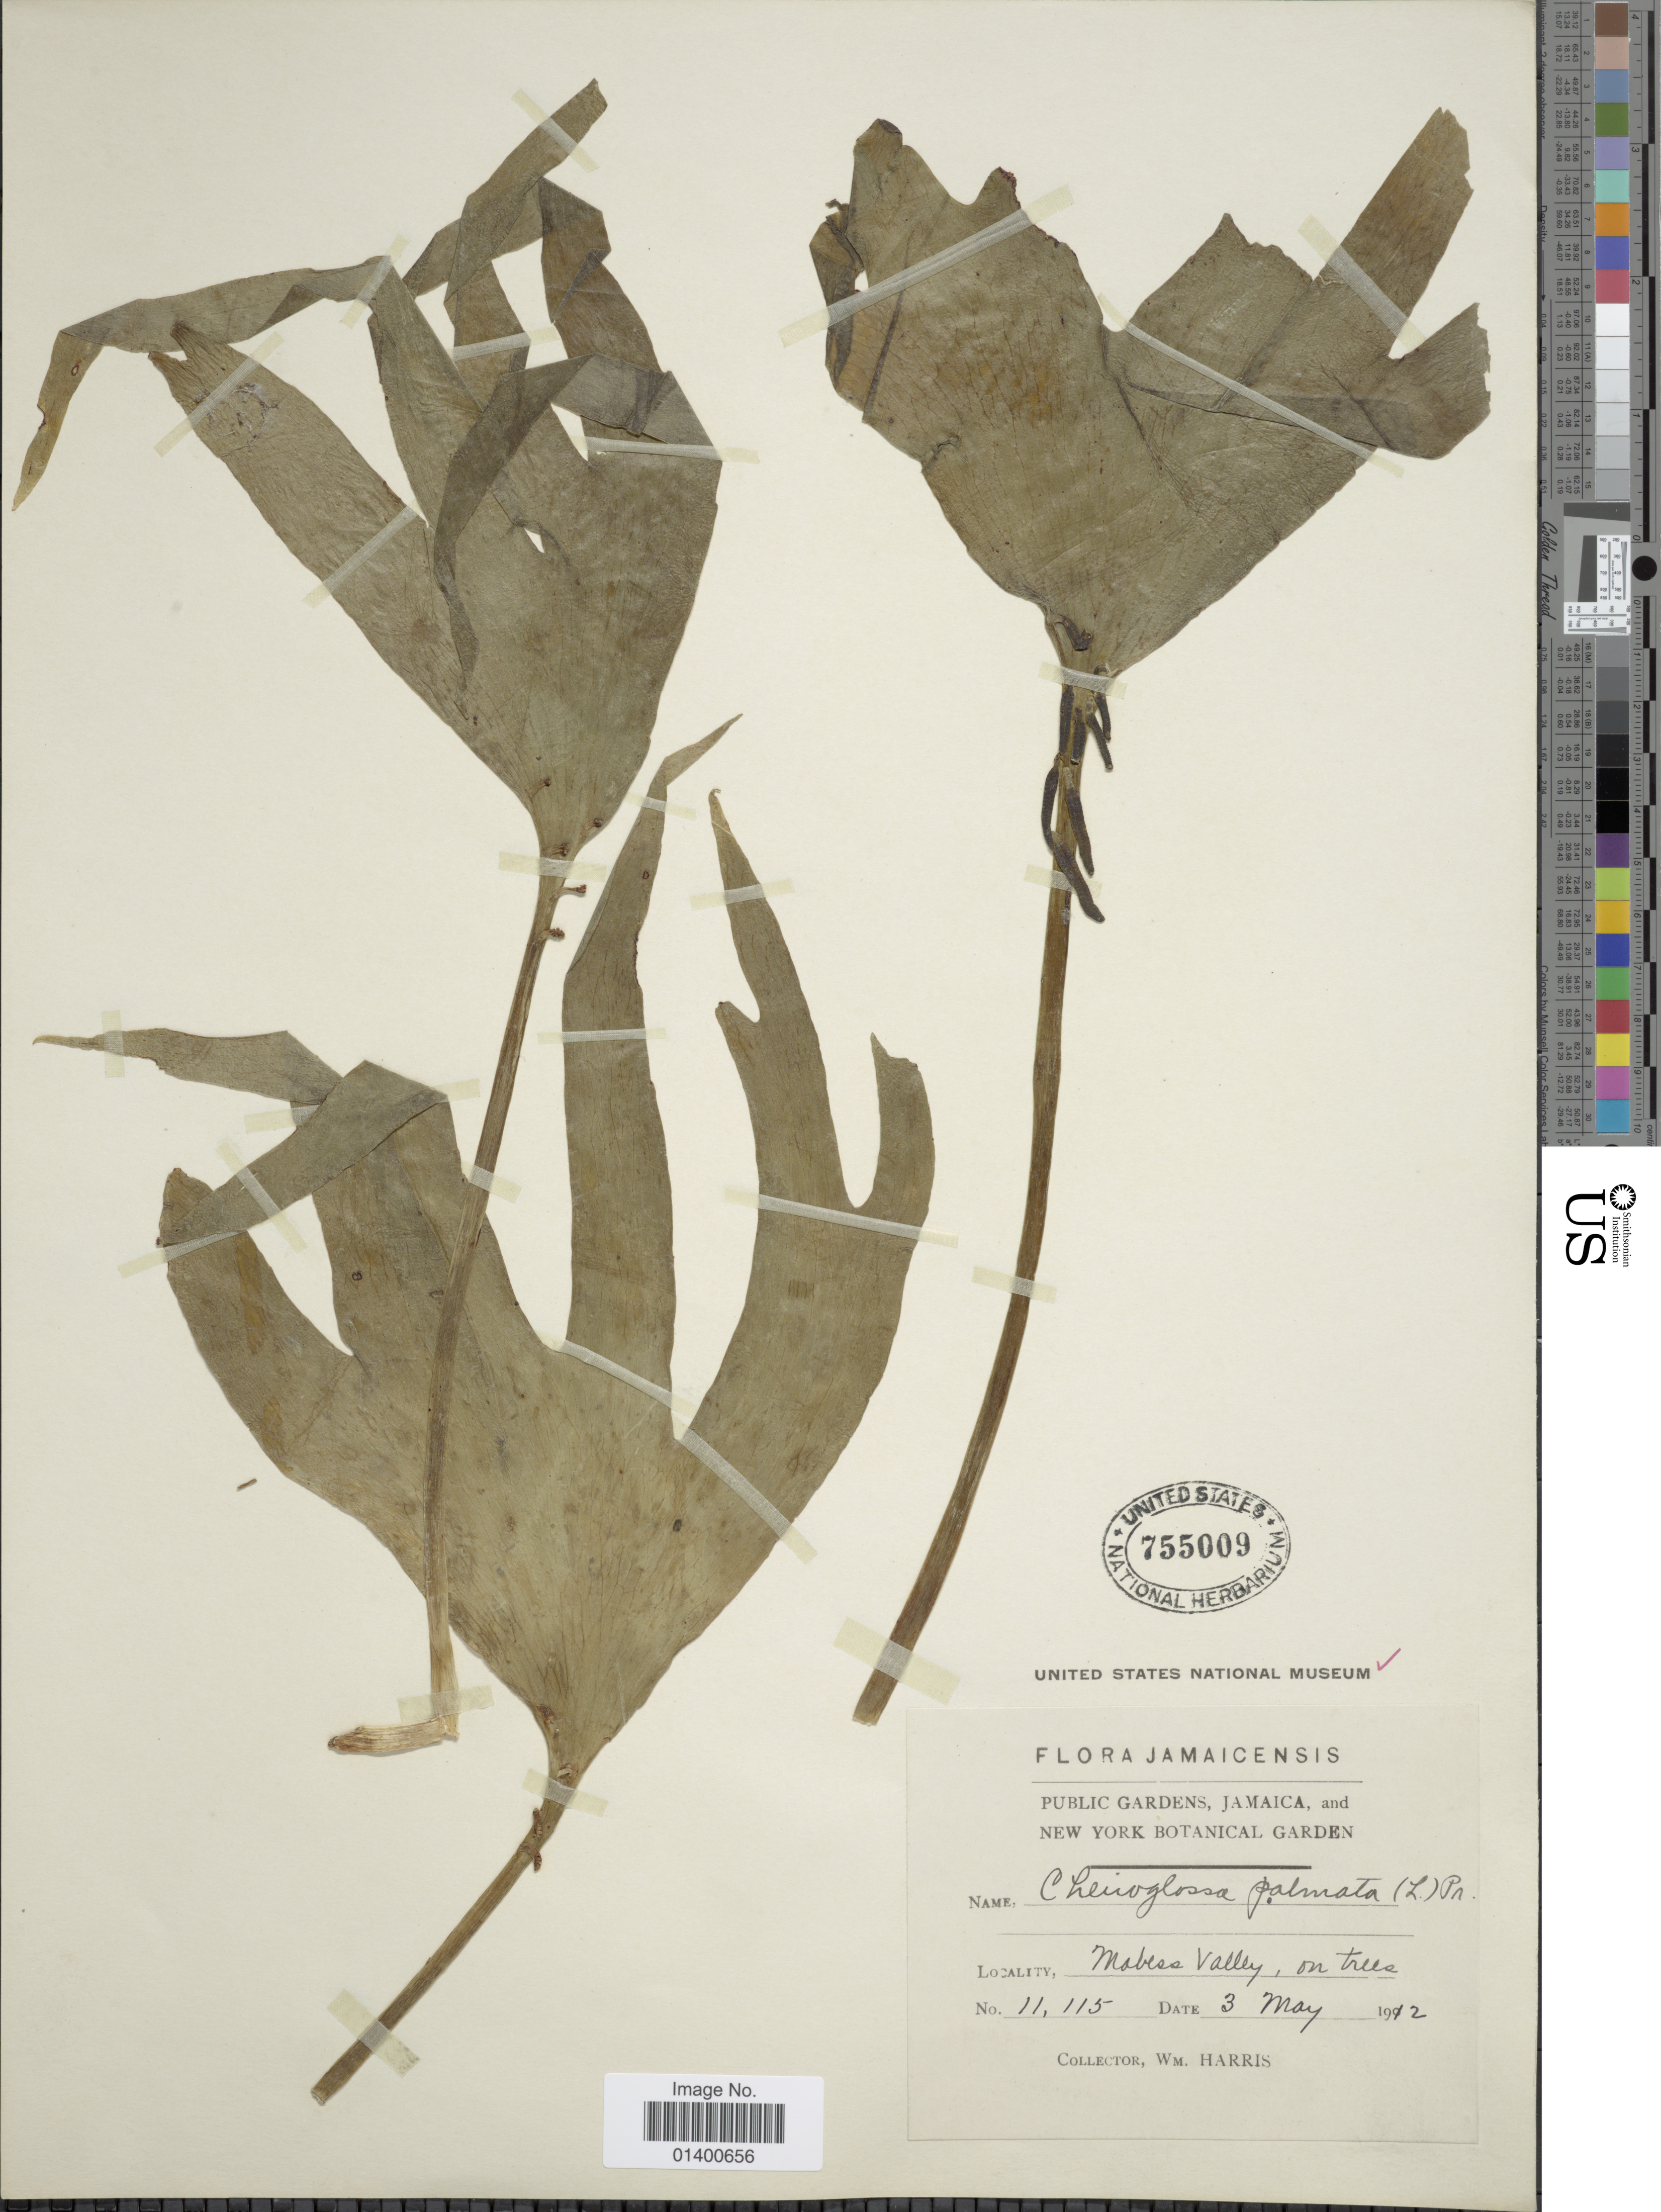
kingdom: Plantae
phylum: Tracheophyta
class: Polypodiopsida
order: Ophioglossales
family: Ophioglossaceae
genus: Cheiroglossa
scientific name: Cheiroglossa palmata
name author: (L.) C. Presl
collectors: W. H. Harris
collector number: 11115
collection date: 1912-05-03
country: Jamaica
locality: Mabess valley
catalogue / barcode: US 755009